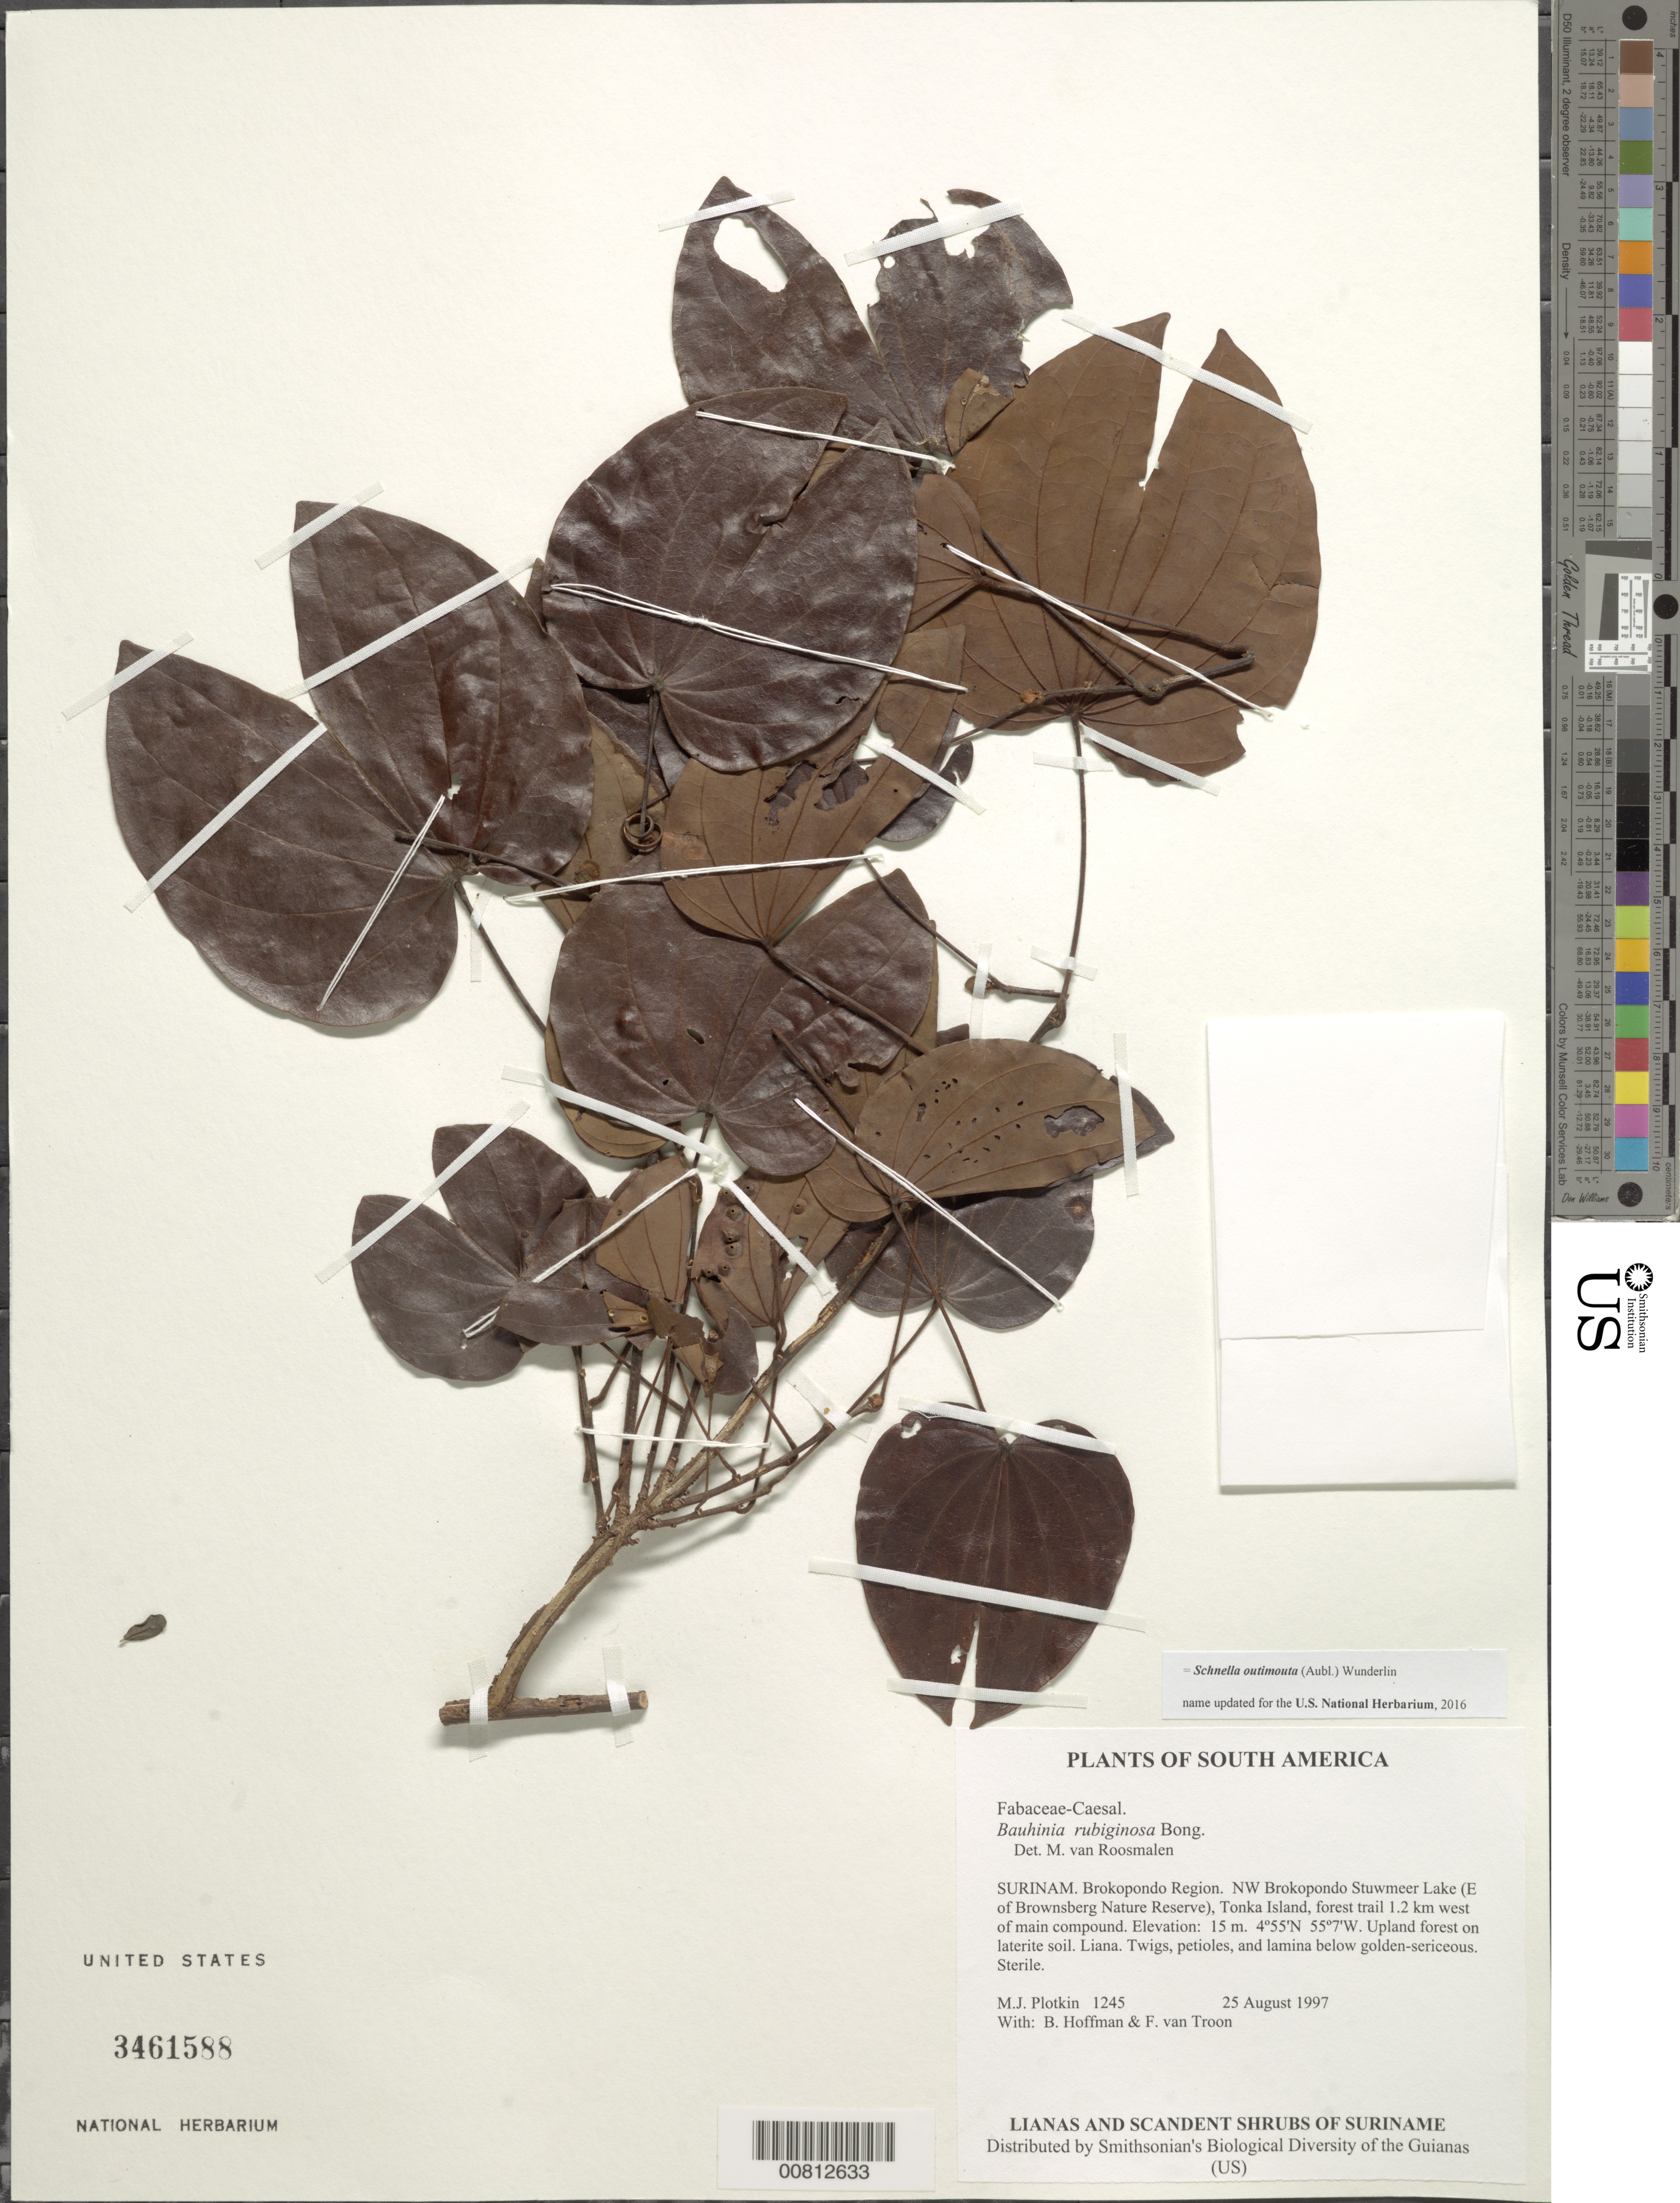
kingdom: Plantae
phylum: Tracheophyta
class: Magnoliopsida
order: Fabales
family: Fabaceae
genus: Schnella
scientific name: Schnella outimouta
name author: (Aubl.) Wunderlin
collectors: M. Plotkin, B. Hoffman & F. Van Troon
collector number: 1245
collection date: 1997-08-25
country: Suriname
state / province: Brokopondo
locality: Surinam. Brokopondo region. NW Brokopondo Stuwmeer Lake (E of Brownsberg Nature Reserve), Tonka Island, forest trail.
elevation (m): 15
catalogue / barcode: US 3461588